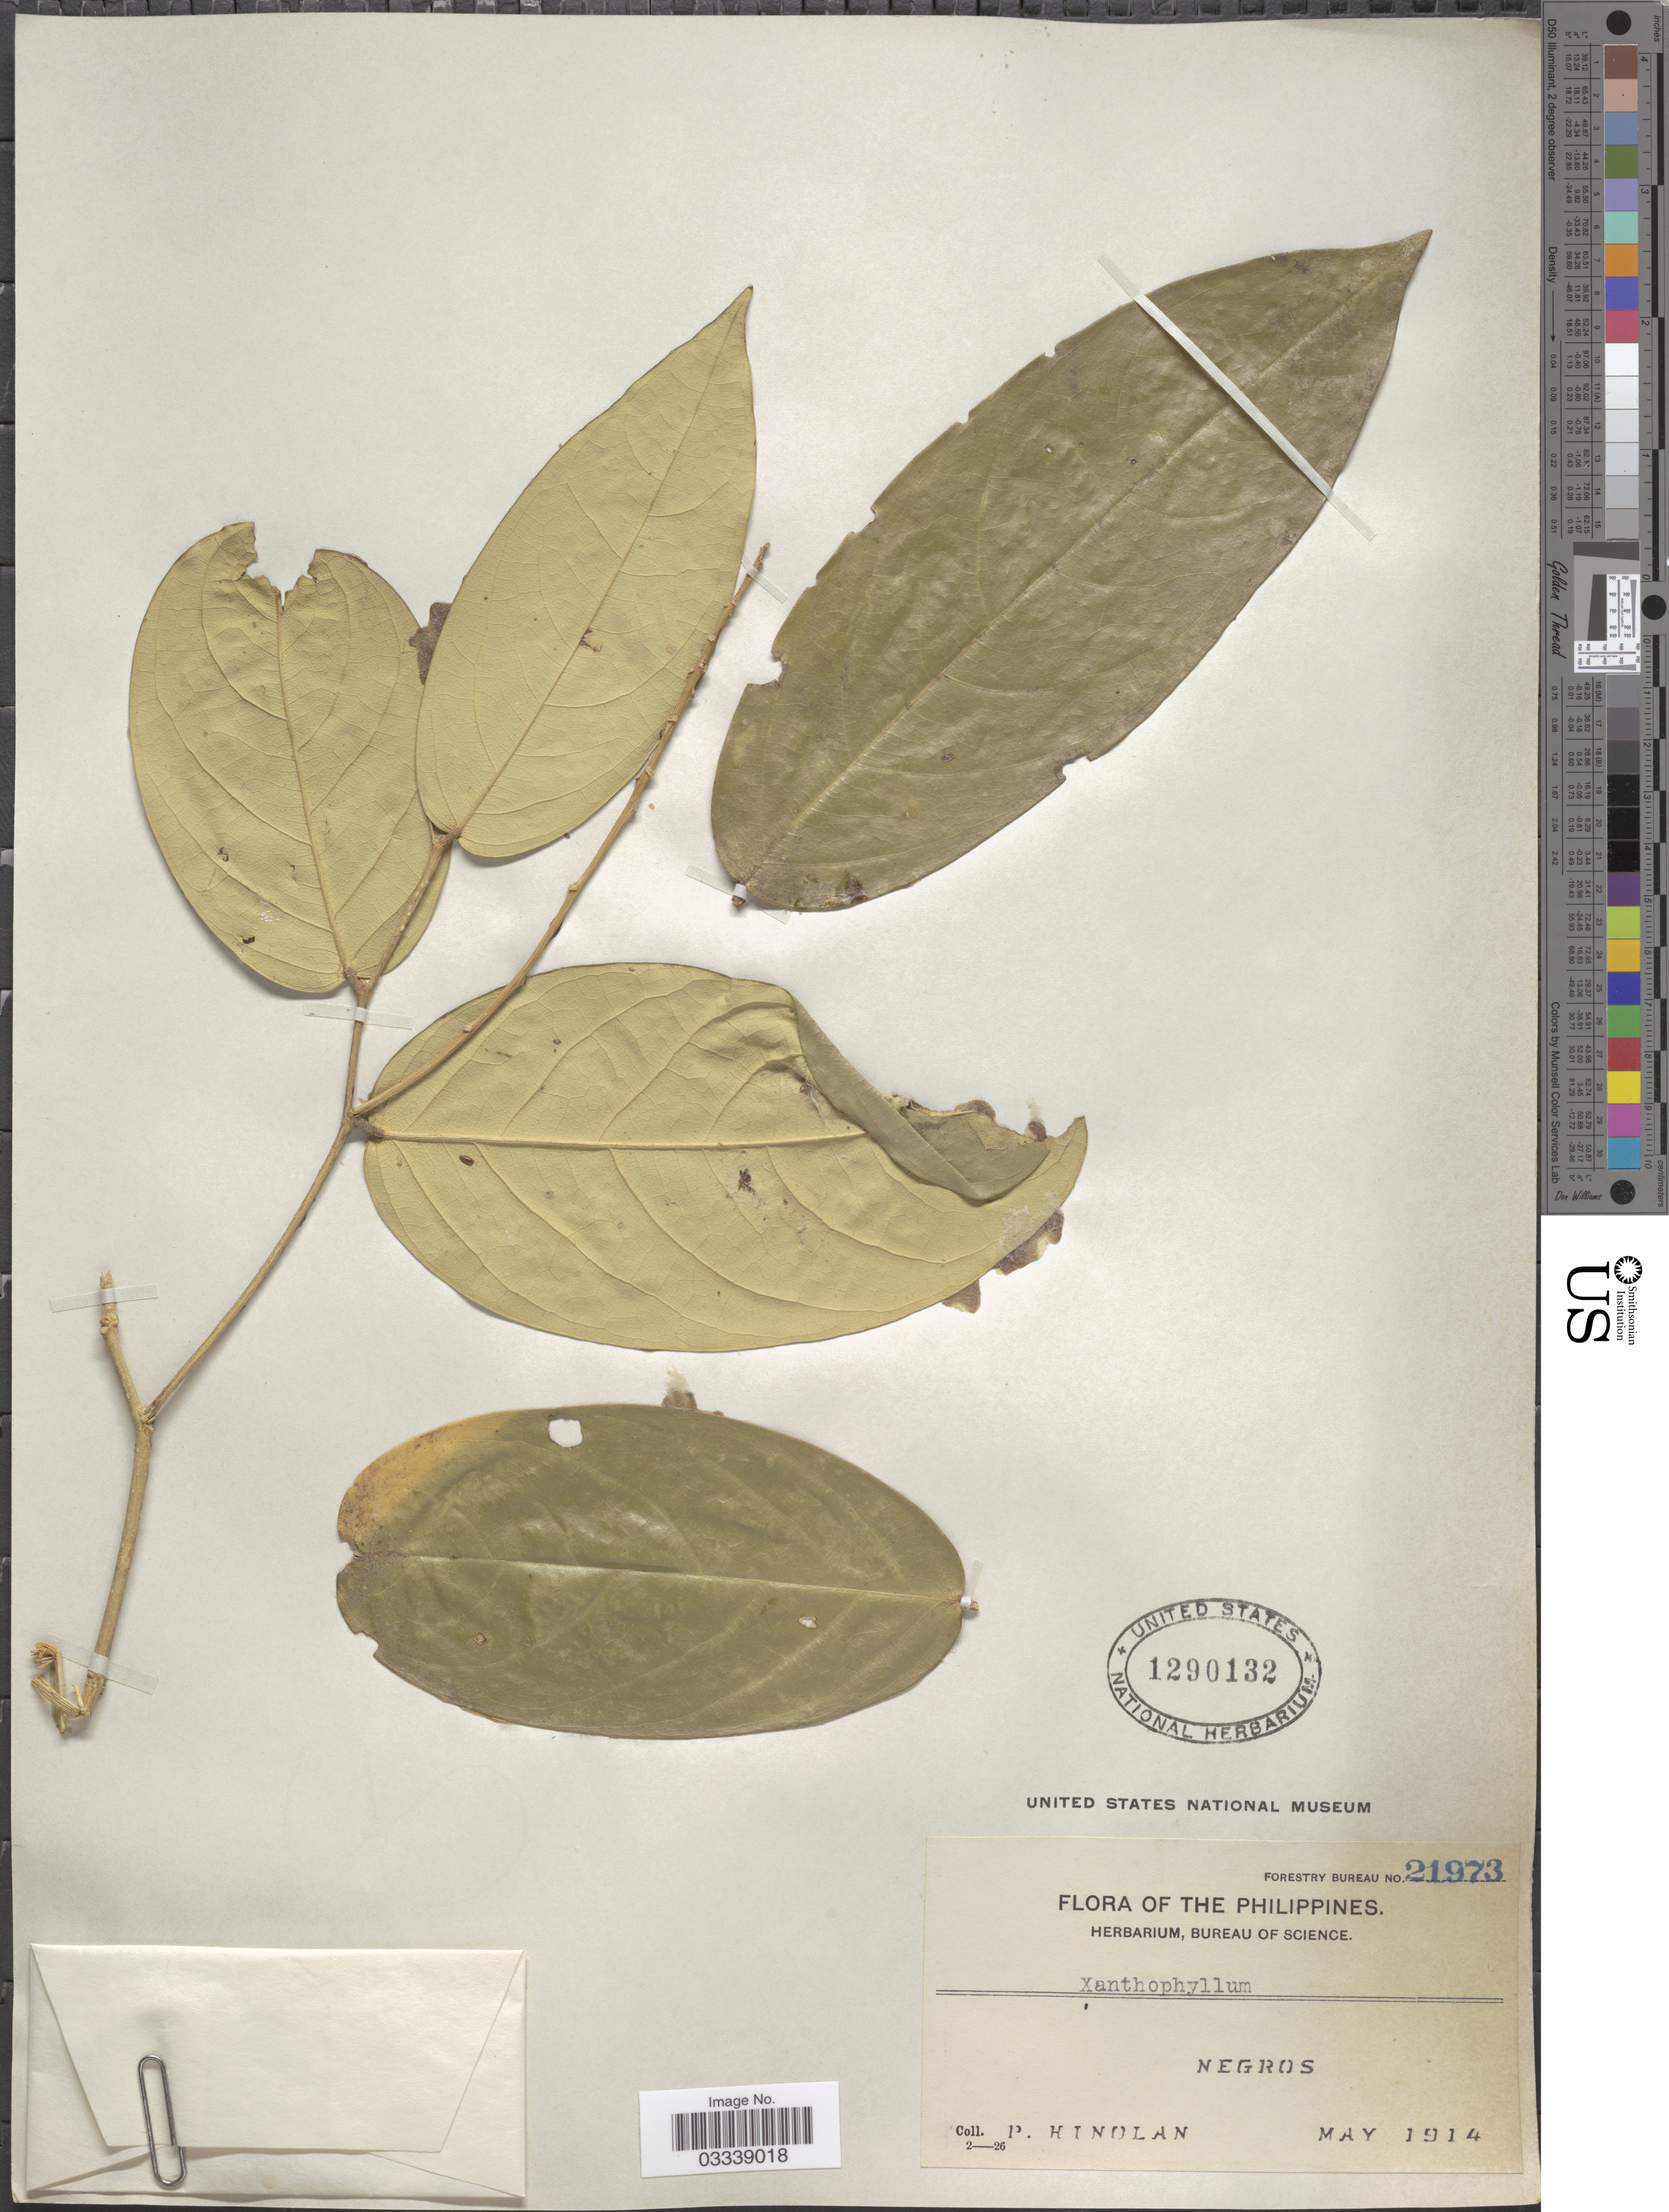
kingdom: Plantae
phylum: Tracheophyta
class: Magnoliopsida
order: Fabales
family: Polygalaceae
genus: Xanthophyllum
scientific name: Xanthophyllum sp.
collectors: P. Hinolan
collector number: Forestry Bureau 21973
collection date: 1914-05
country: Philippines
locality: Negros.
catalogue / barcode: US 1290132